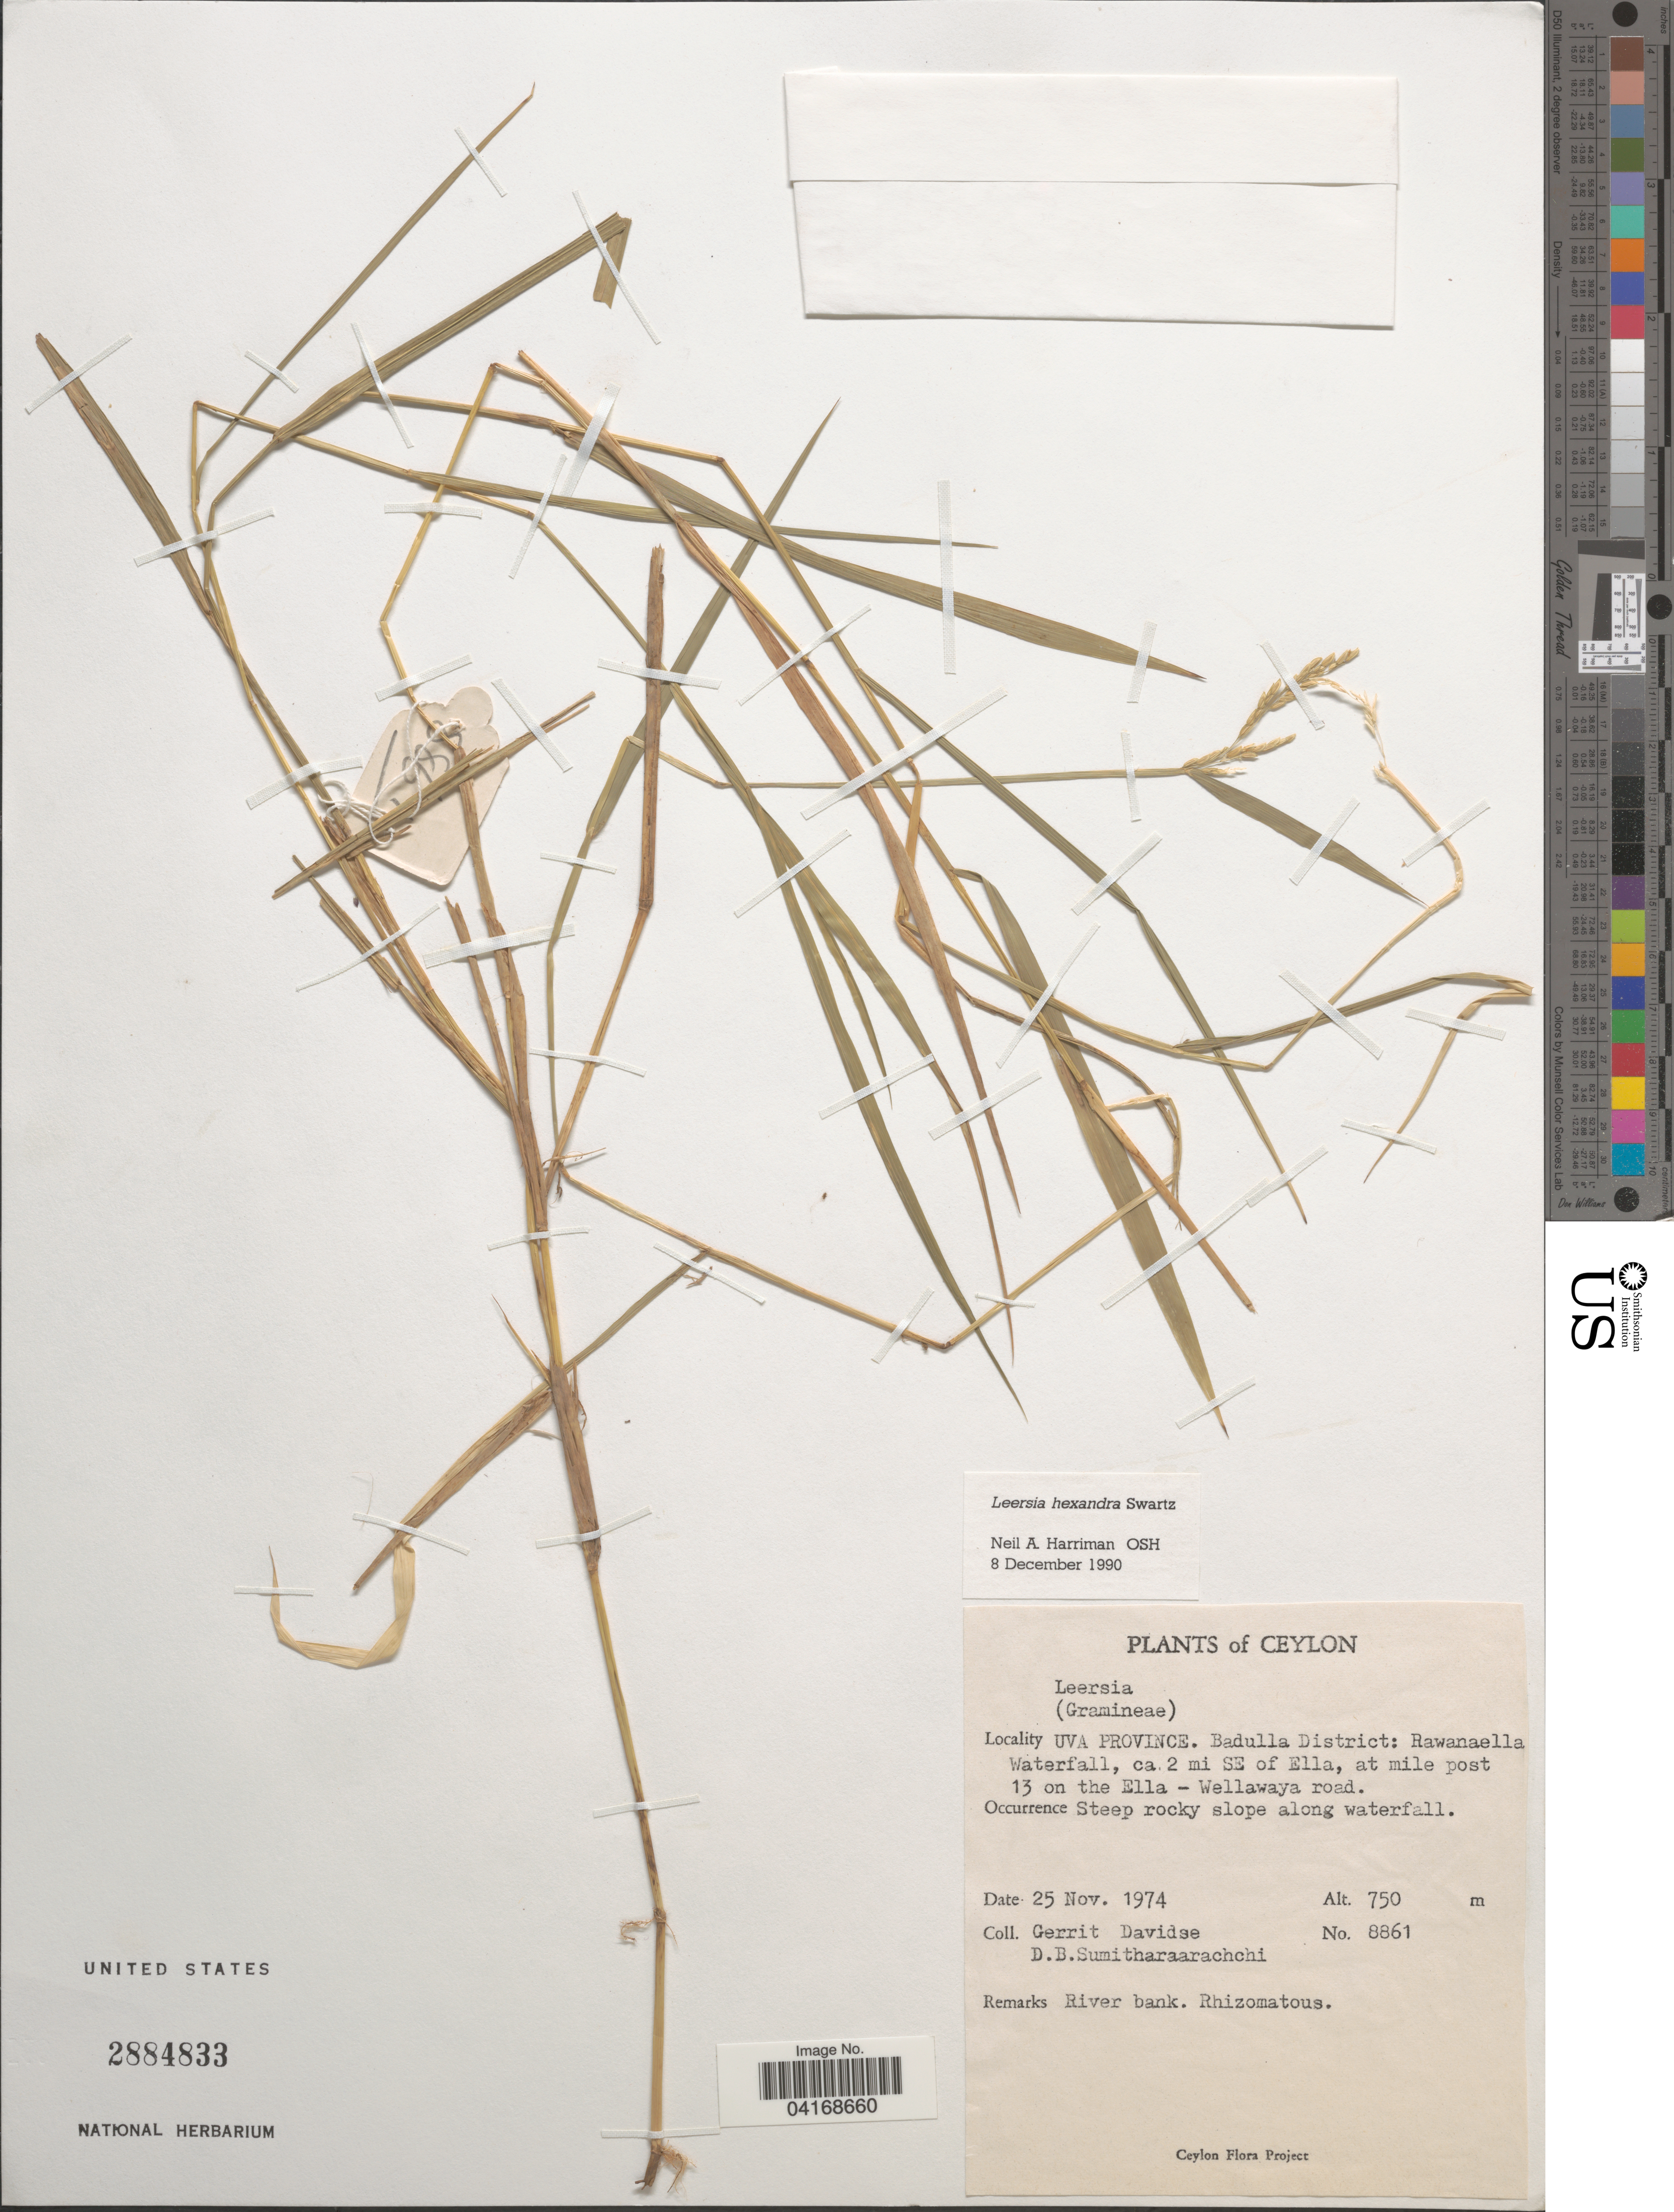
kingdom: Plantae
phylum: Tracheophyta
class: Liliopsida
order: Poales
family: Poaceae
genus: Leersia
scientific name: Leersia hexandra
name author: Sw.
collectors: G. Davidse & D. Sumitharaarachchi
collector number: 8861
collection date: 1974-11-25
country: Sri Lanka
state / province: Uva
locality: Ceylon. Badulla District: Rawanaella Waterfall, ca 2 mi SE of Ella, at mile post 13 on the Ella -Wellawaya road.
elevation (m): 750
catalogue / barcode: US 2884833